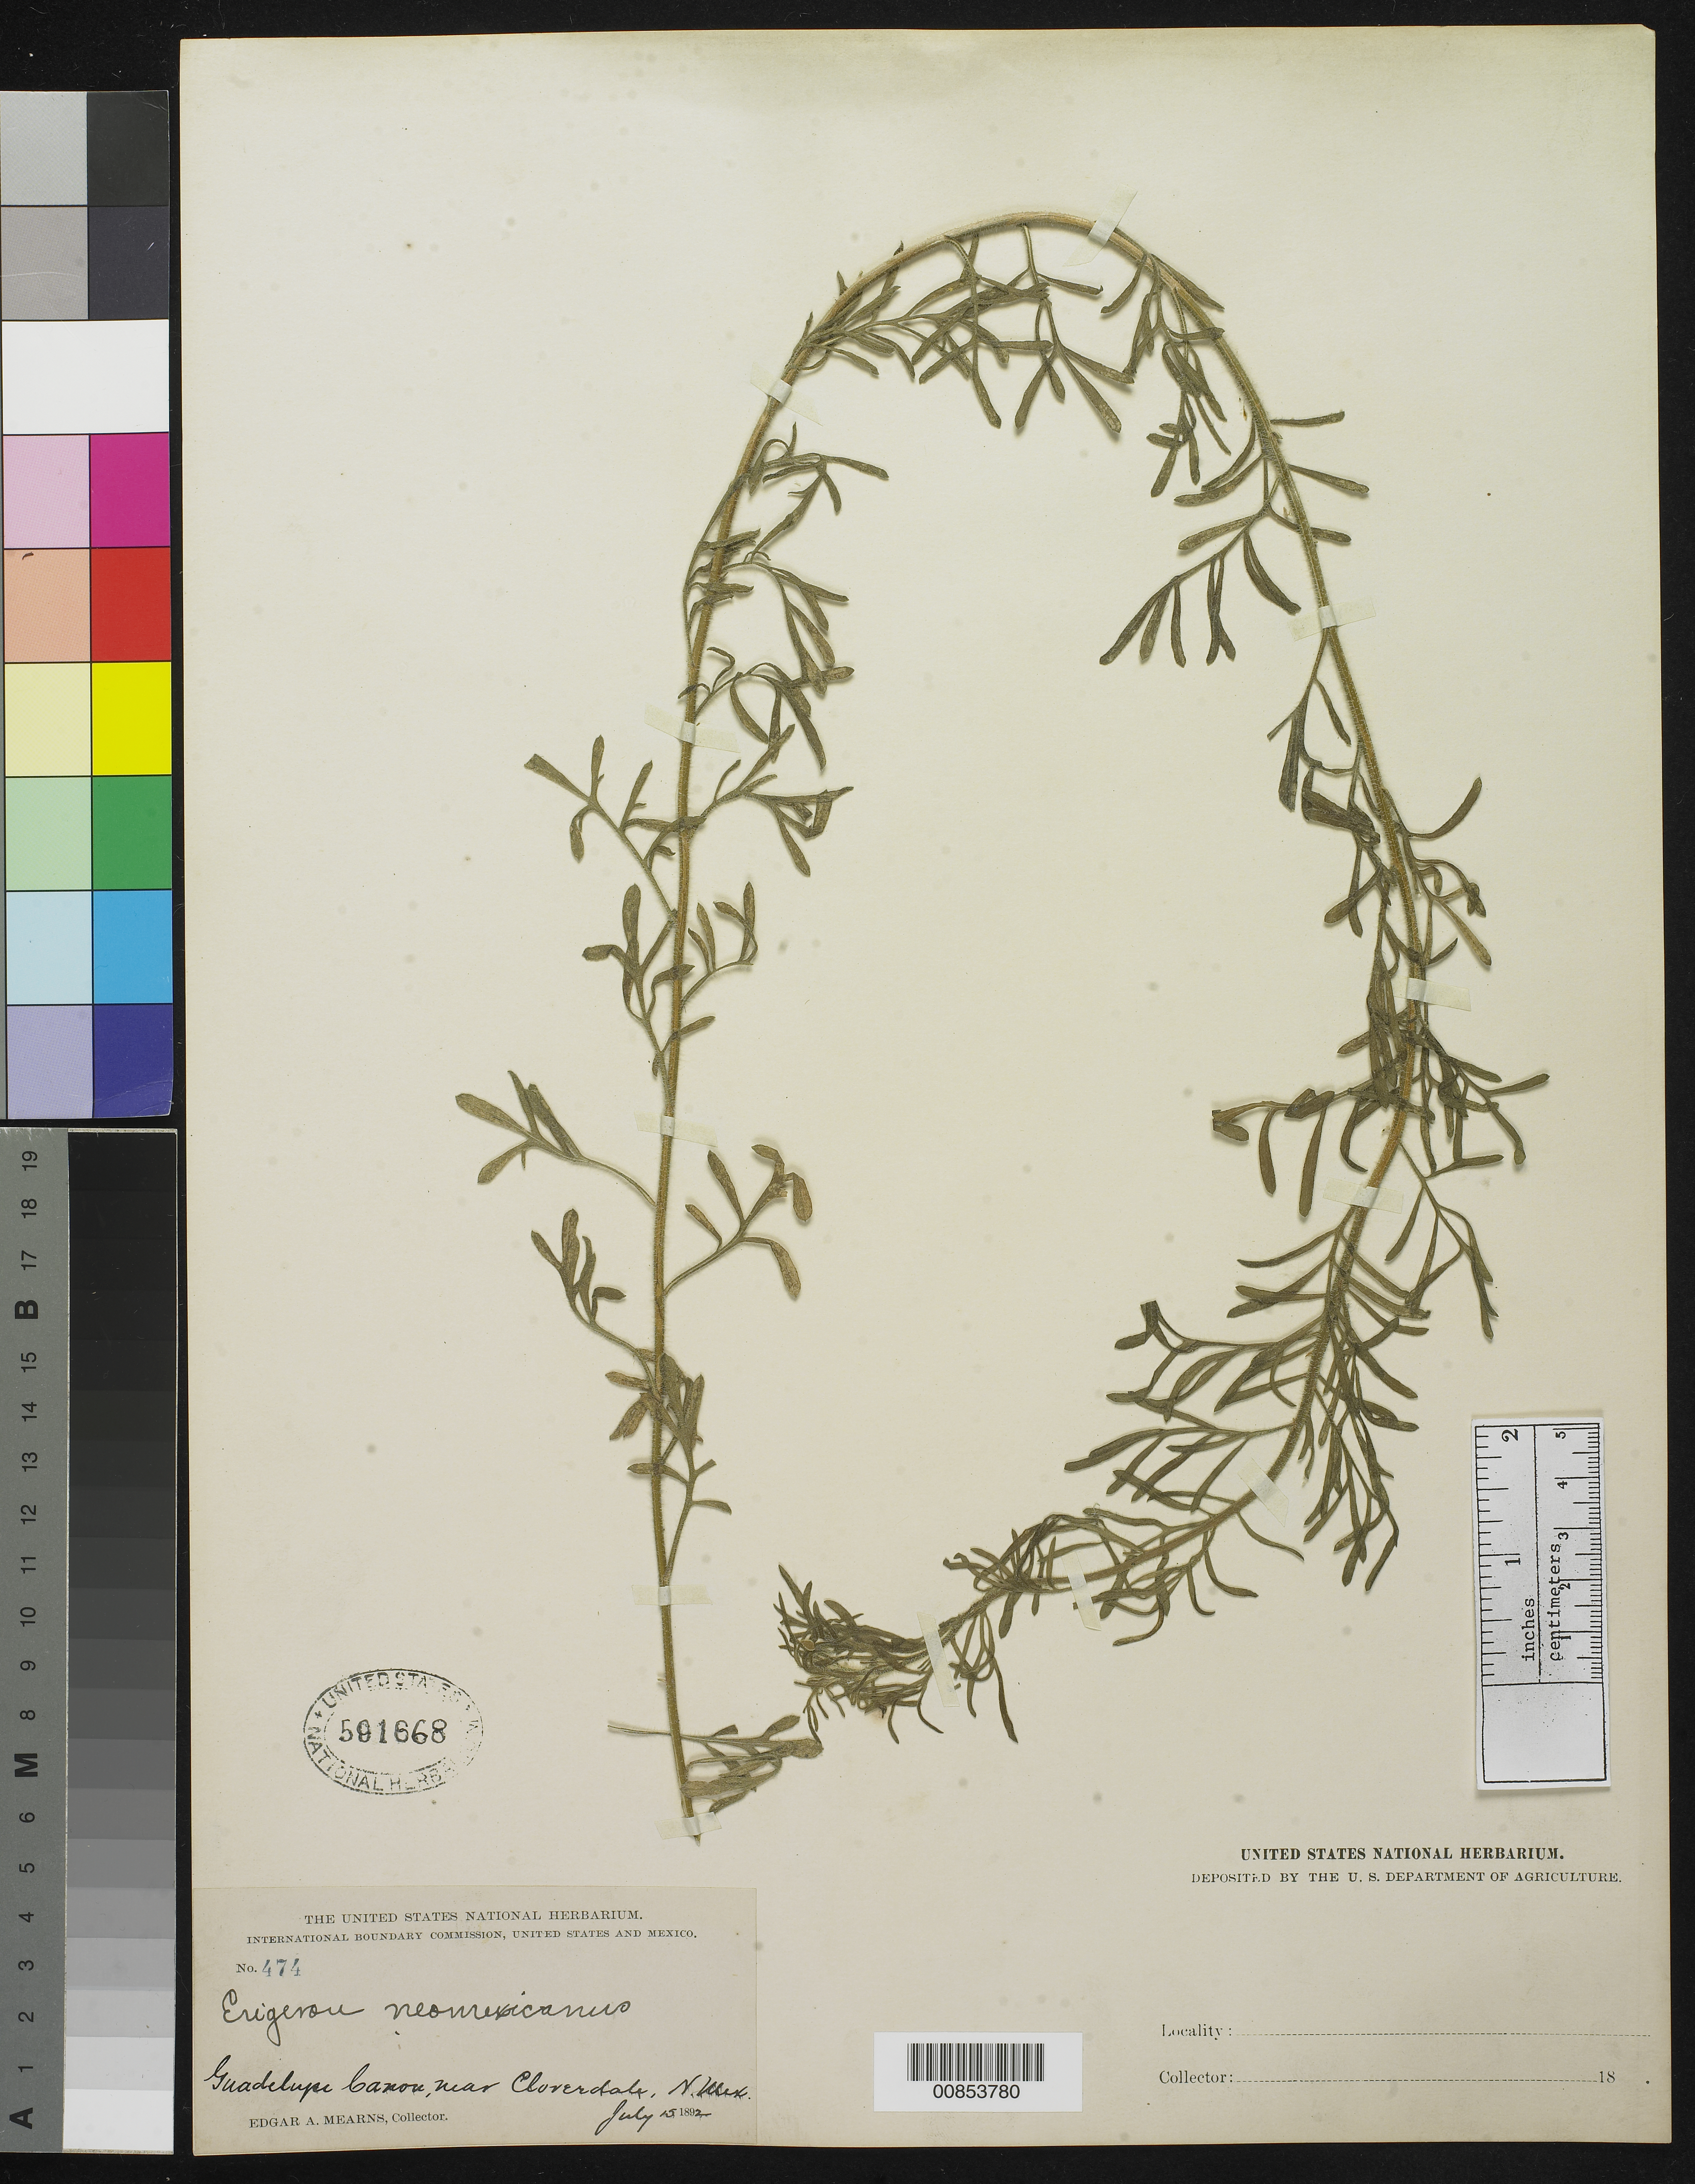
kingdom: Plantae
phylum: Tracheophyta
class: Magnoliopsida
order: Asterales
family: Asteraceae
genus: Erigeron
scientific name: Erigeron neomexicanus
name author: A. Gray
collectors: E. A. Mearns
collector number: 474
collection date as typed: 15 Jul 1892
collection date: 1892-07-15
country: United States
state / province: New Mexico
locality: Guadalupe Cañon, near Cloverdale, New Mexico.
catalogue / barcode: US 591668